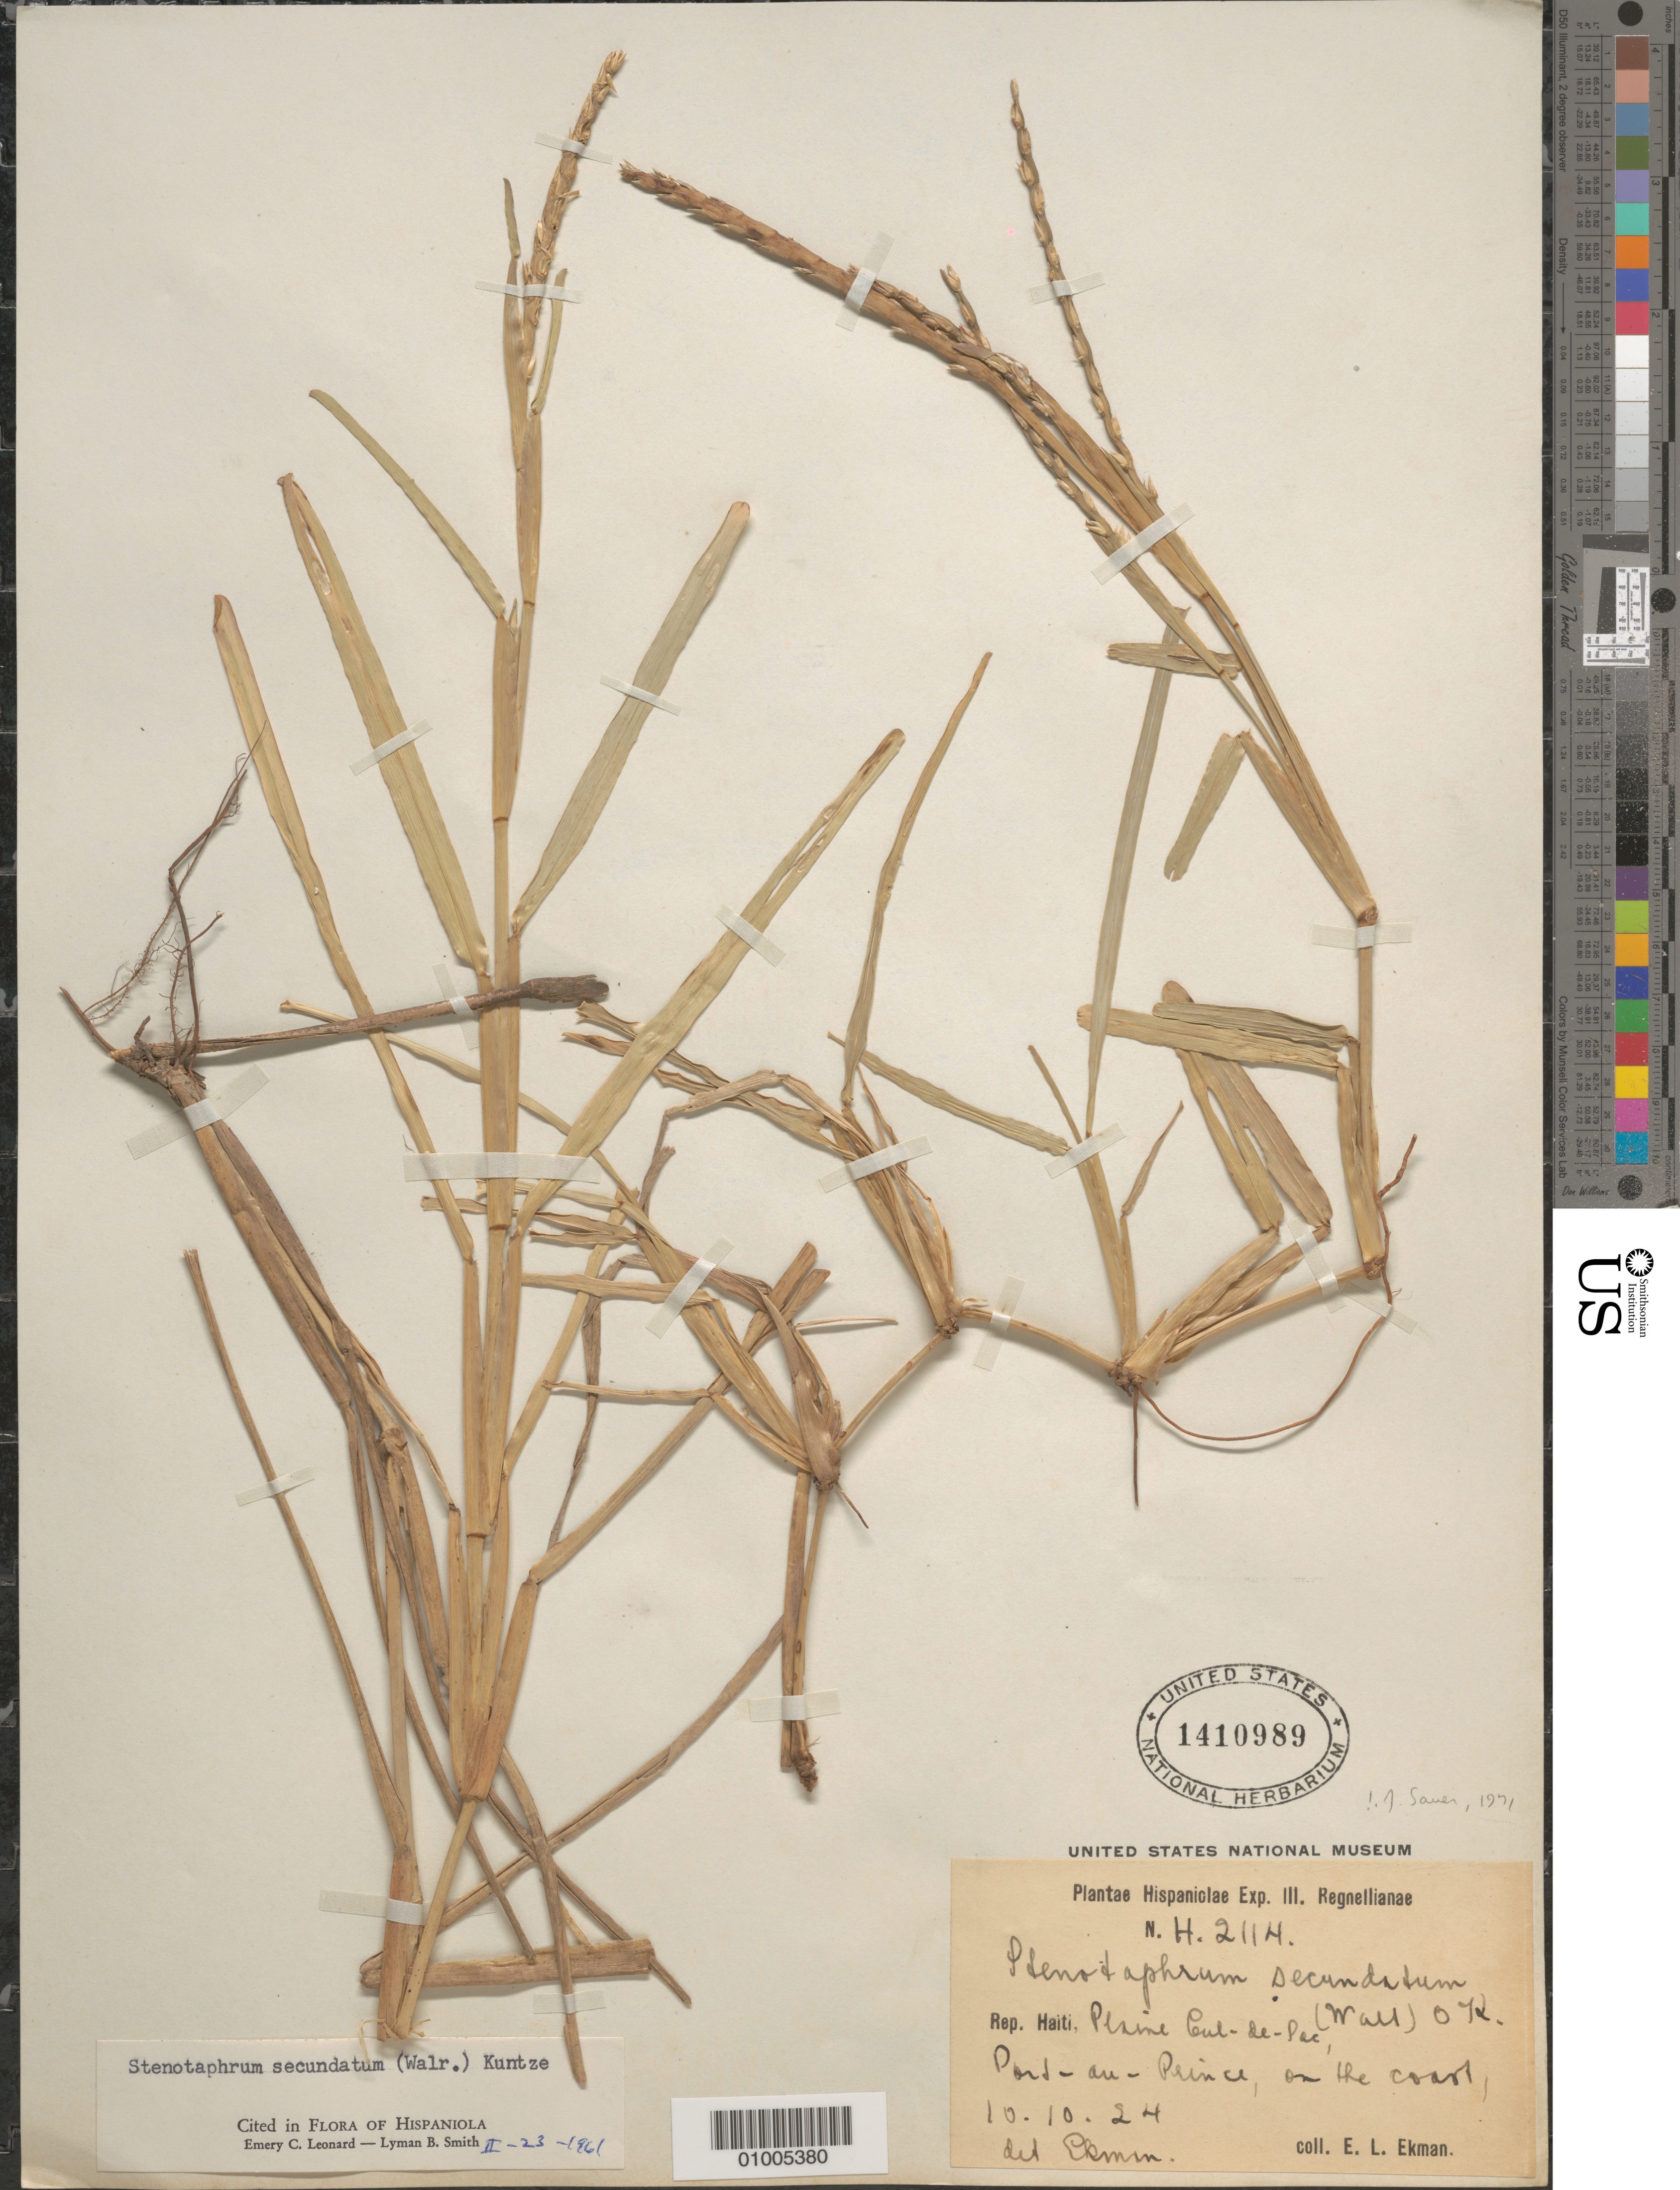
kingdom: Plantae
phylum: Tracheophyta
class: Liliopsida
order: Poales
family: Poaceae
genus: Stenotaphrum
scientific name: Stenotaphrum secundatum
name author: (Walter) Kuntze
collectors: E. L. Ekman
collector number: H 2114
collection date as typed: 10 Oct 1924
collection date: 1924-10-10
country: Haiti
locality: Port-au-Prince, on the coast.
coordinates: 0 N, 0 E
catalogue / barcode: US 1410989